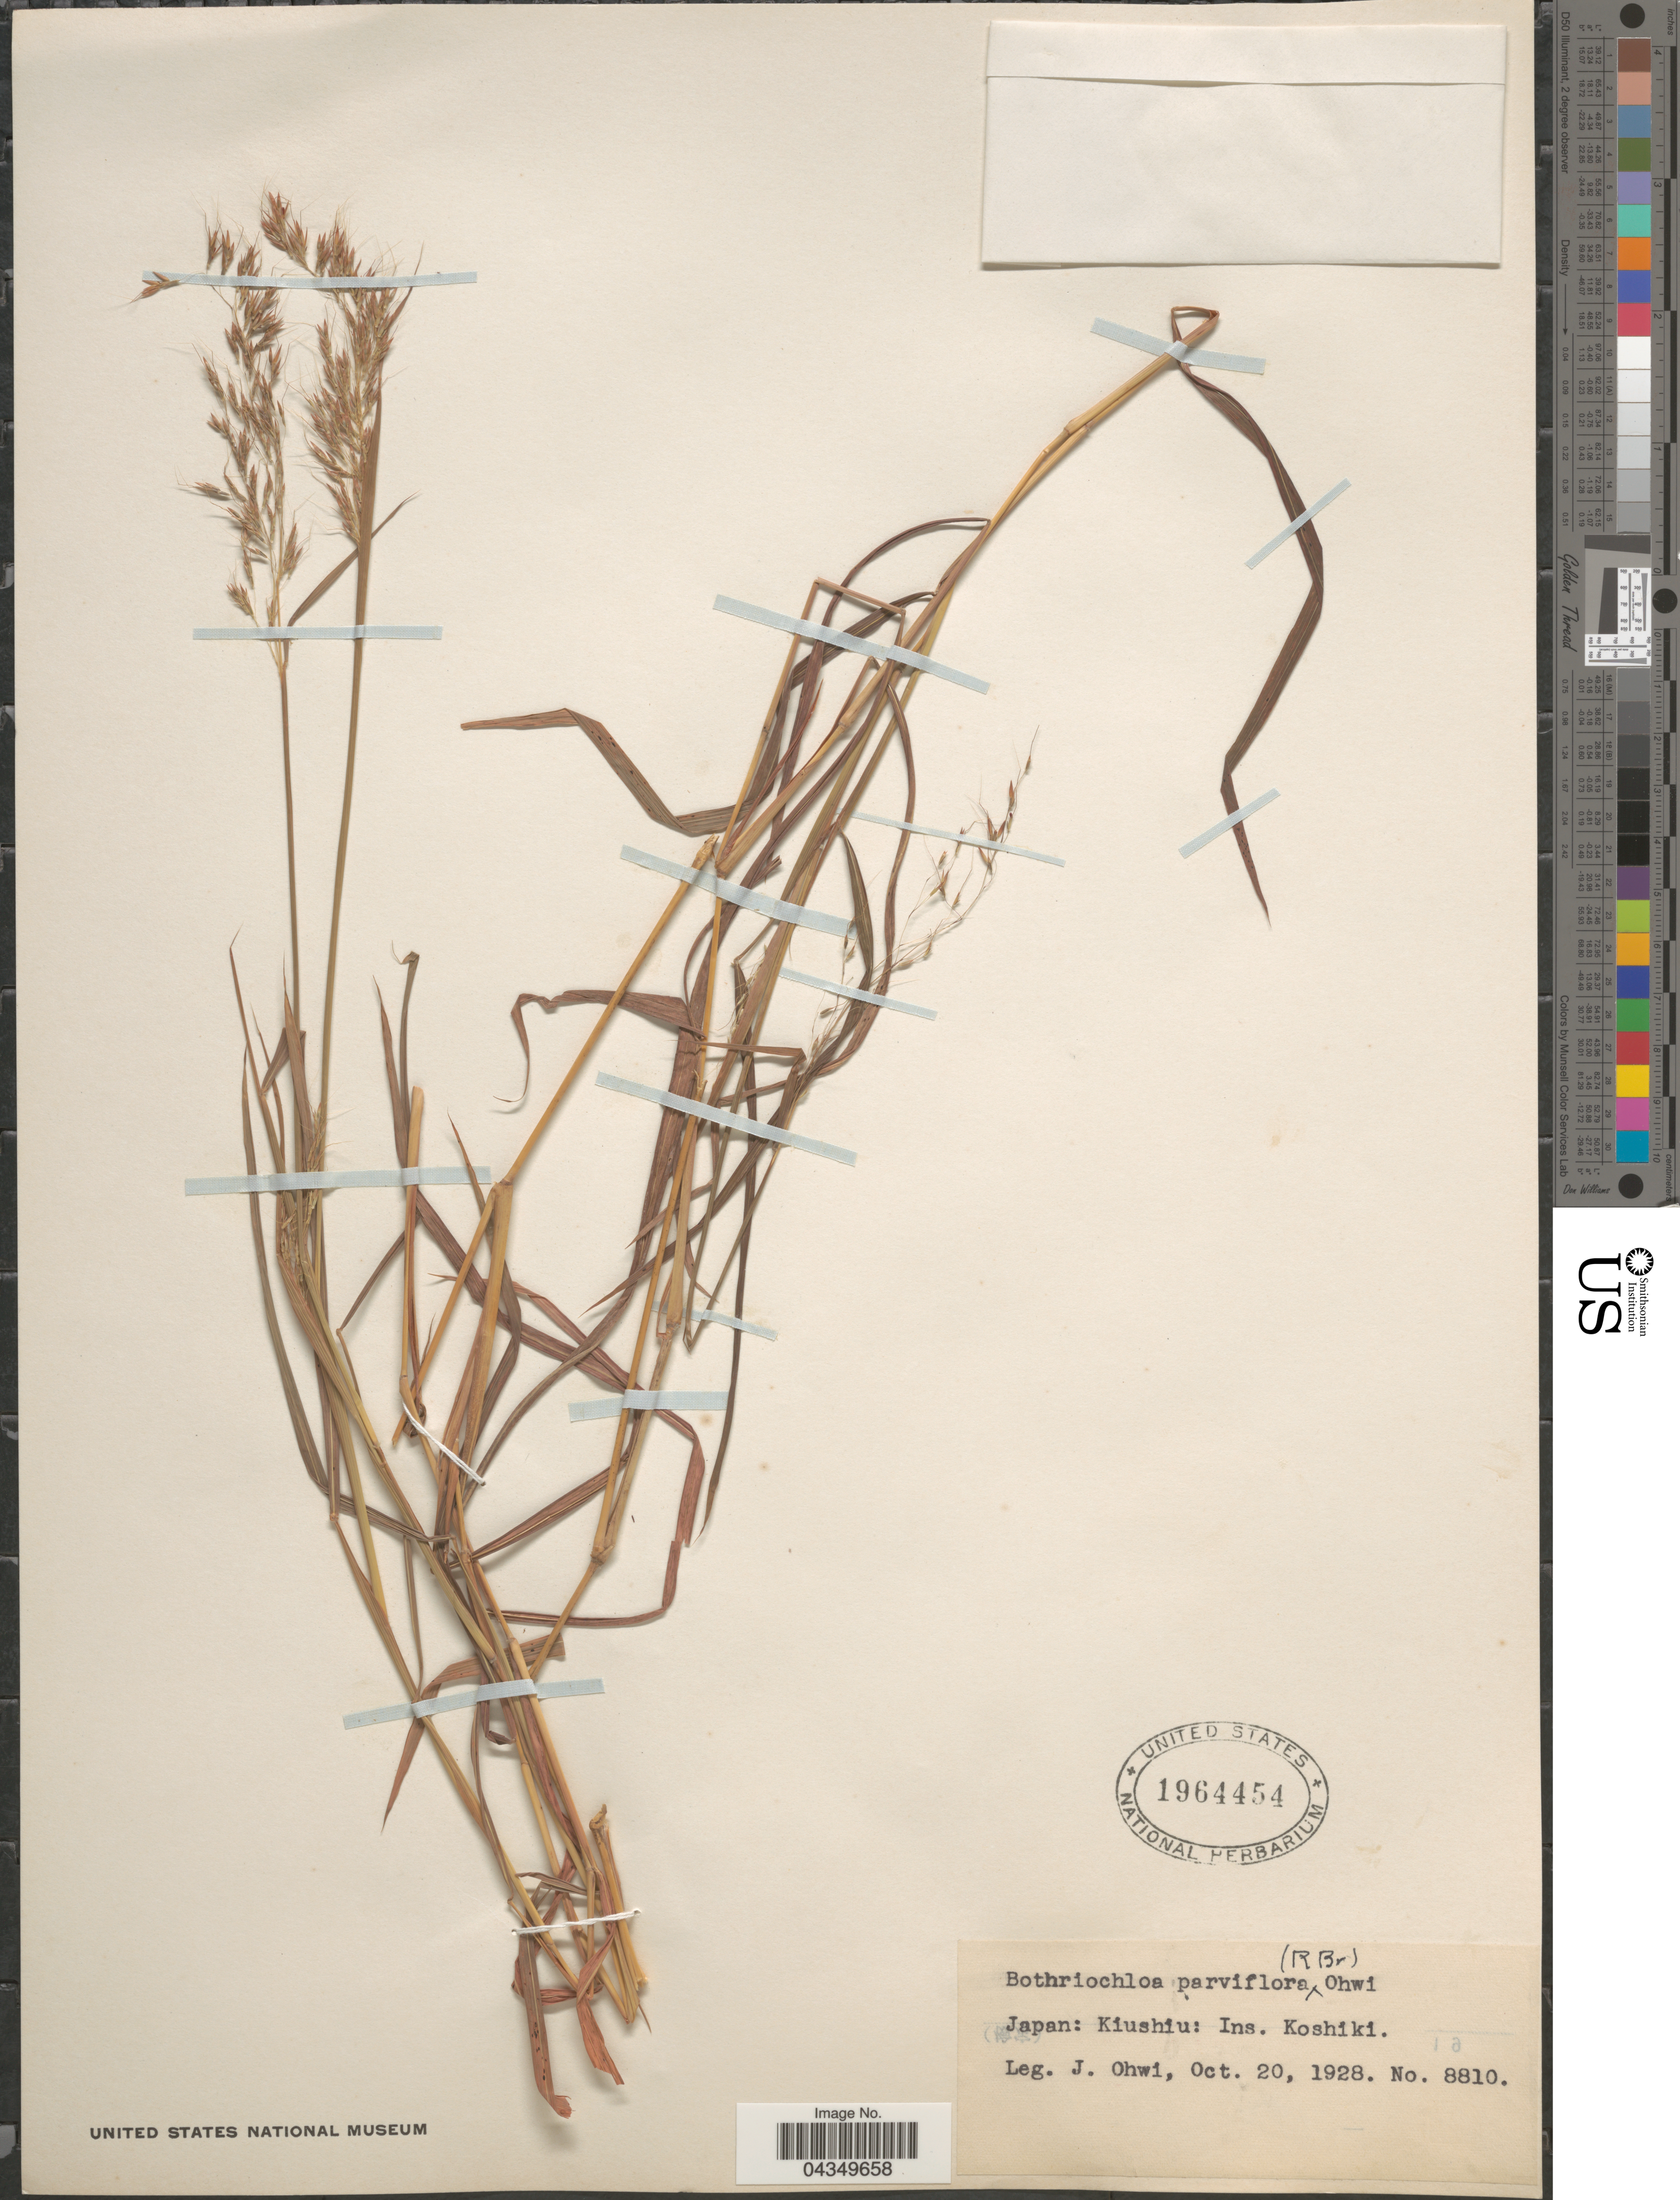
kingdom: Plantae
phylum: Tracheophyta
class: Liliopsida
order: Poales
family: Poaceae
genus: Capillipedium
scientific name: Capillipedium parviflorum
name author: (R. Br.) Stapf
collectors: J. Ohwi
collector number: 8810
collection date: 1928-10-20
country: Japan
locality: Kiushiu: Ins. Koshiki.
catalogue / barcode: US 1964454